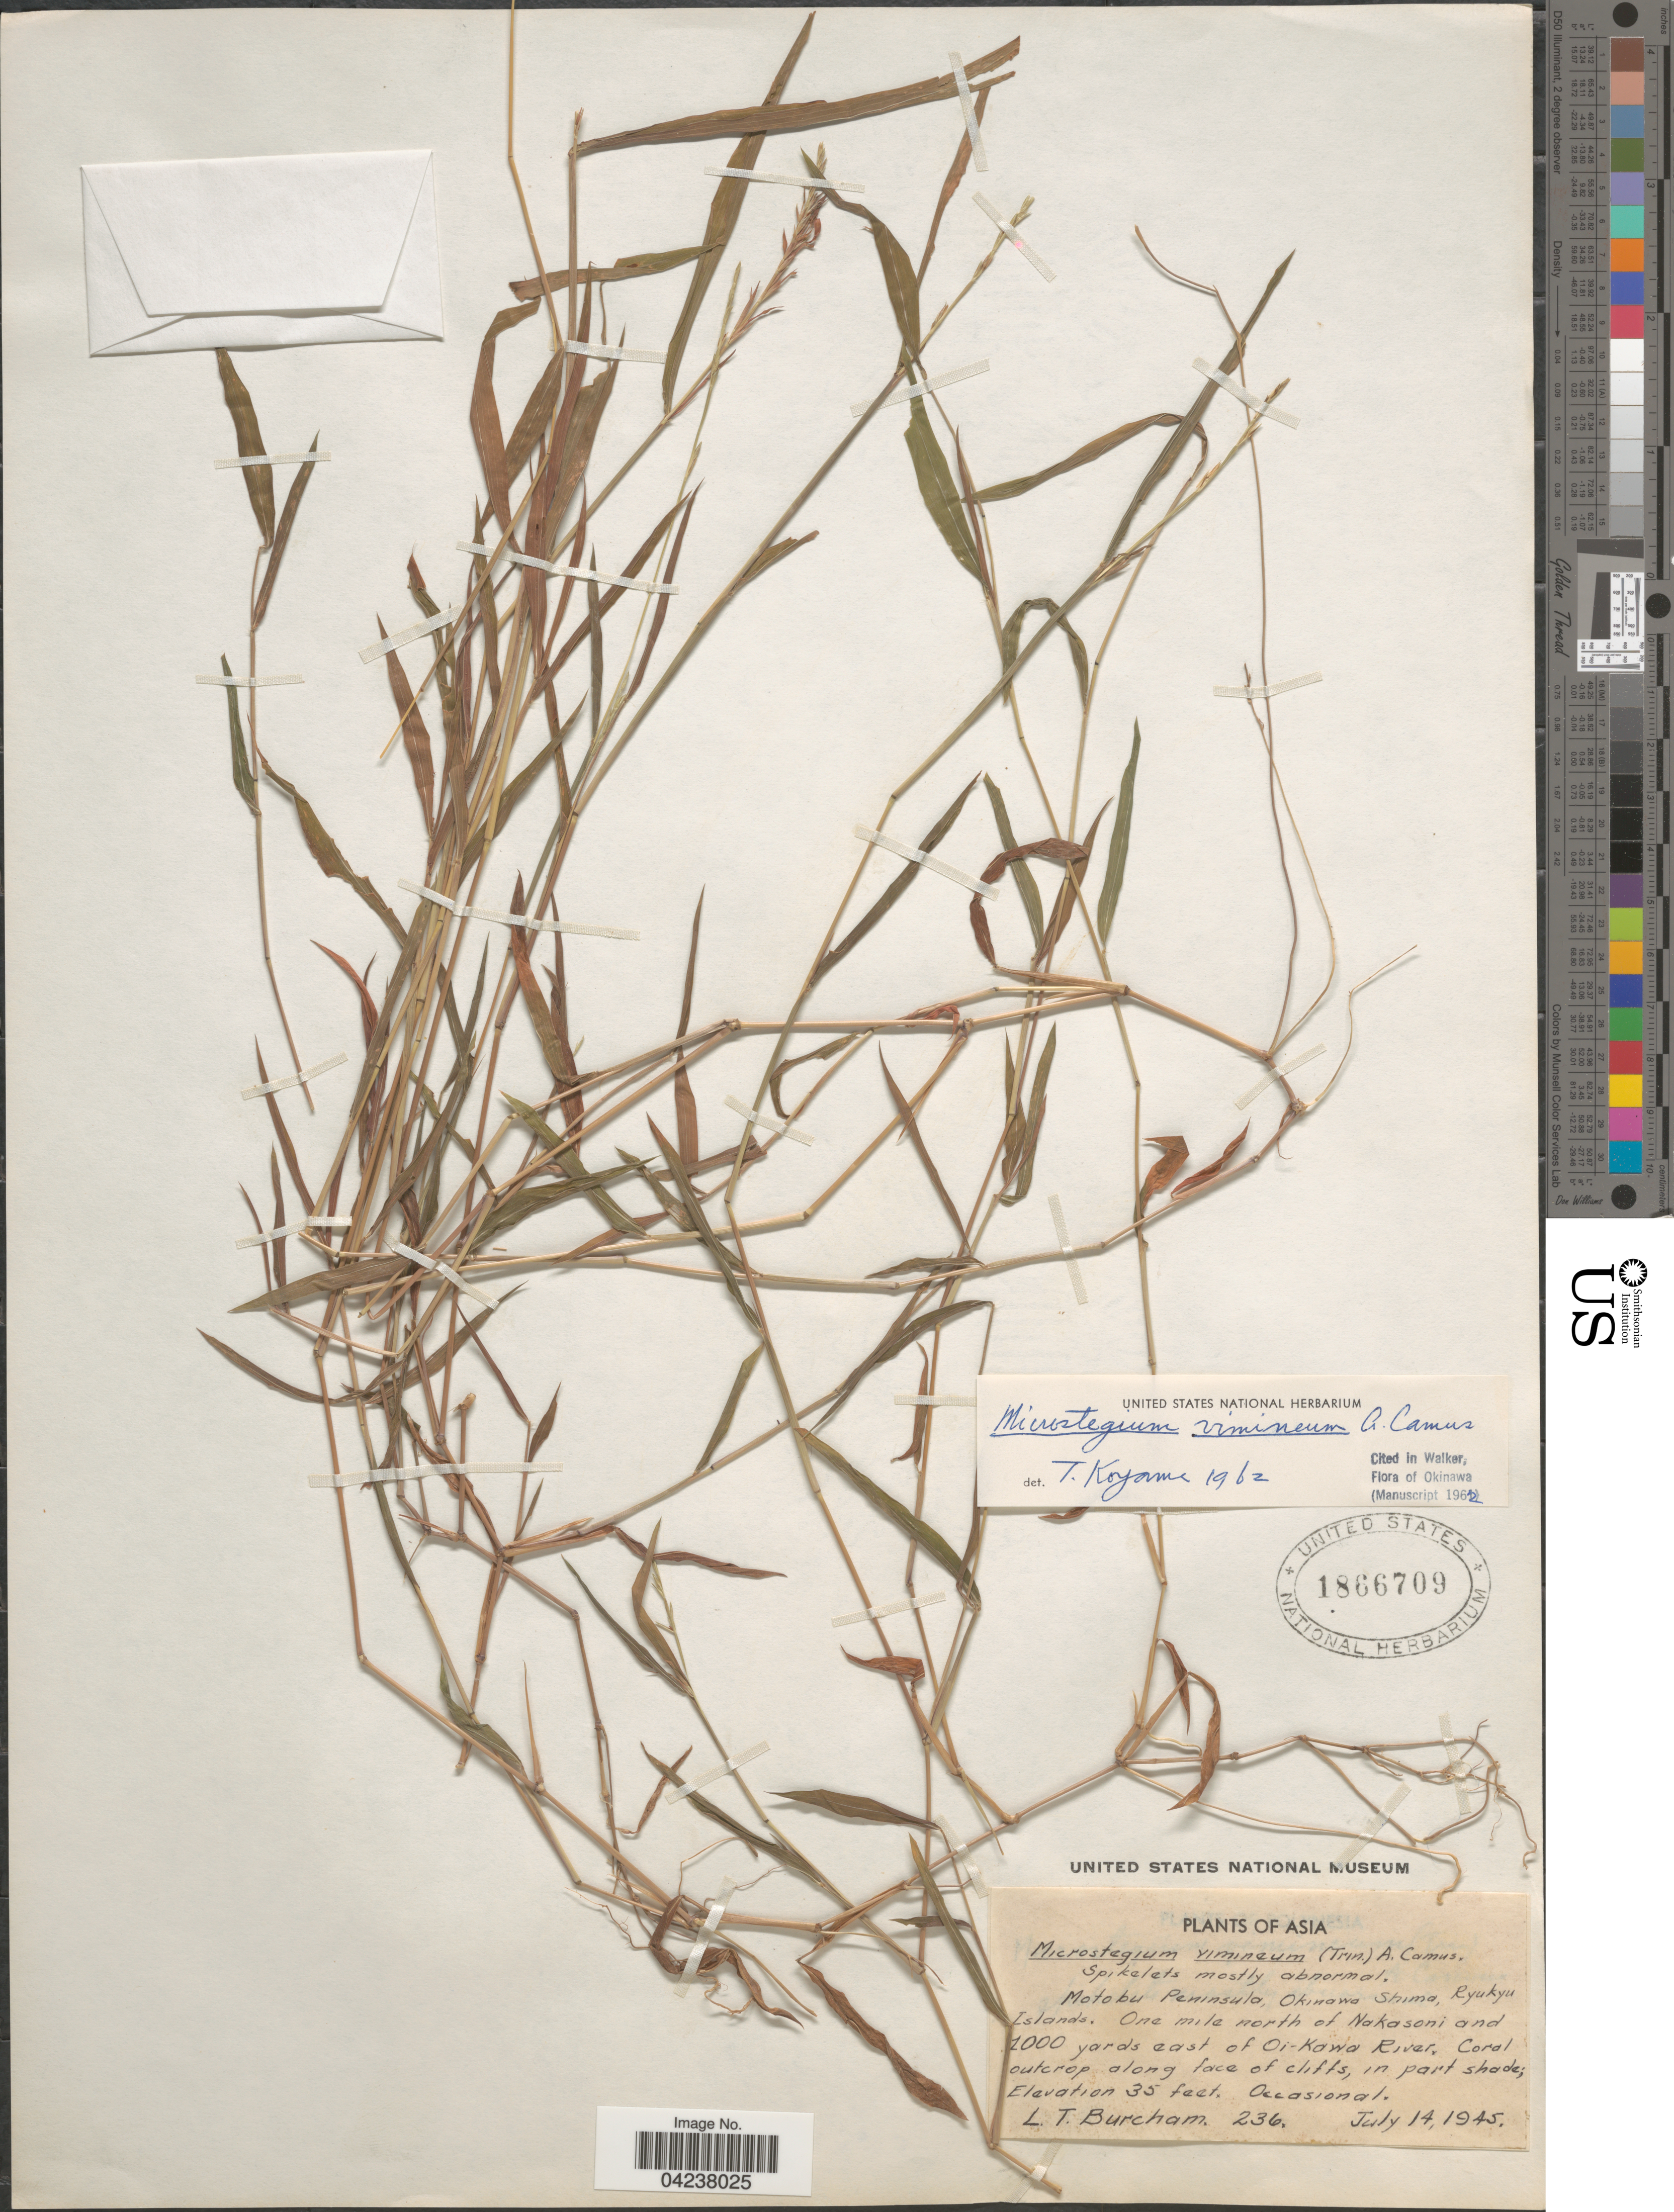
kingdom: Plantae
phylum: Tracheophyta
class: Liliopsida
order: Poales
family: Poaceae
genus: Microstegium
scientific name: Microstegium vimineum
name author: (Trin.) A. Camus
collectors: L. Burcham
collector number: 236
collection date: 1945-07-14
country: Japan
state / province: Okinawa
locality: Motobu Peninsula, Okinawa Shima, Ryukyu Islands. One mile north of Nakasoni and 1000 yards east of Oi-kawa Rivel, Coral outcrop along face of cliffs.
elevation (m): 11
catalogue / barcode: US 1866709